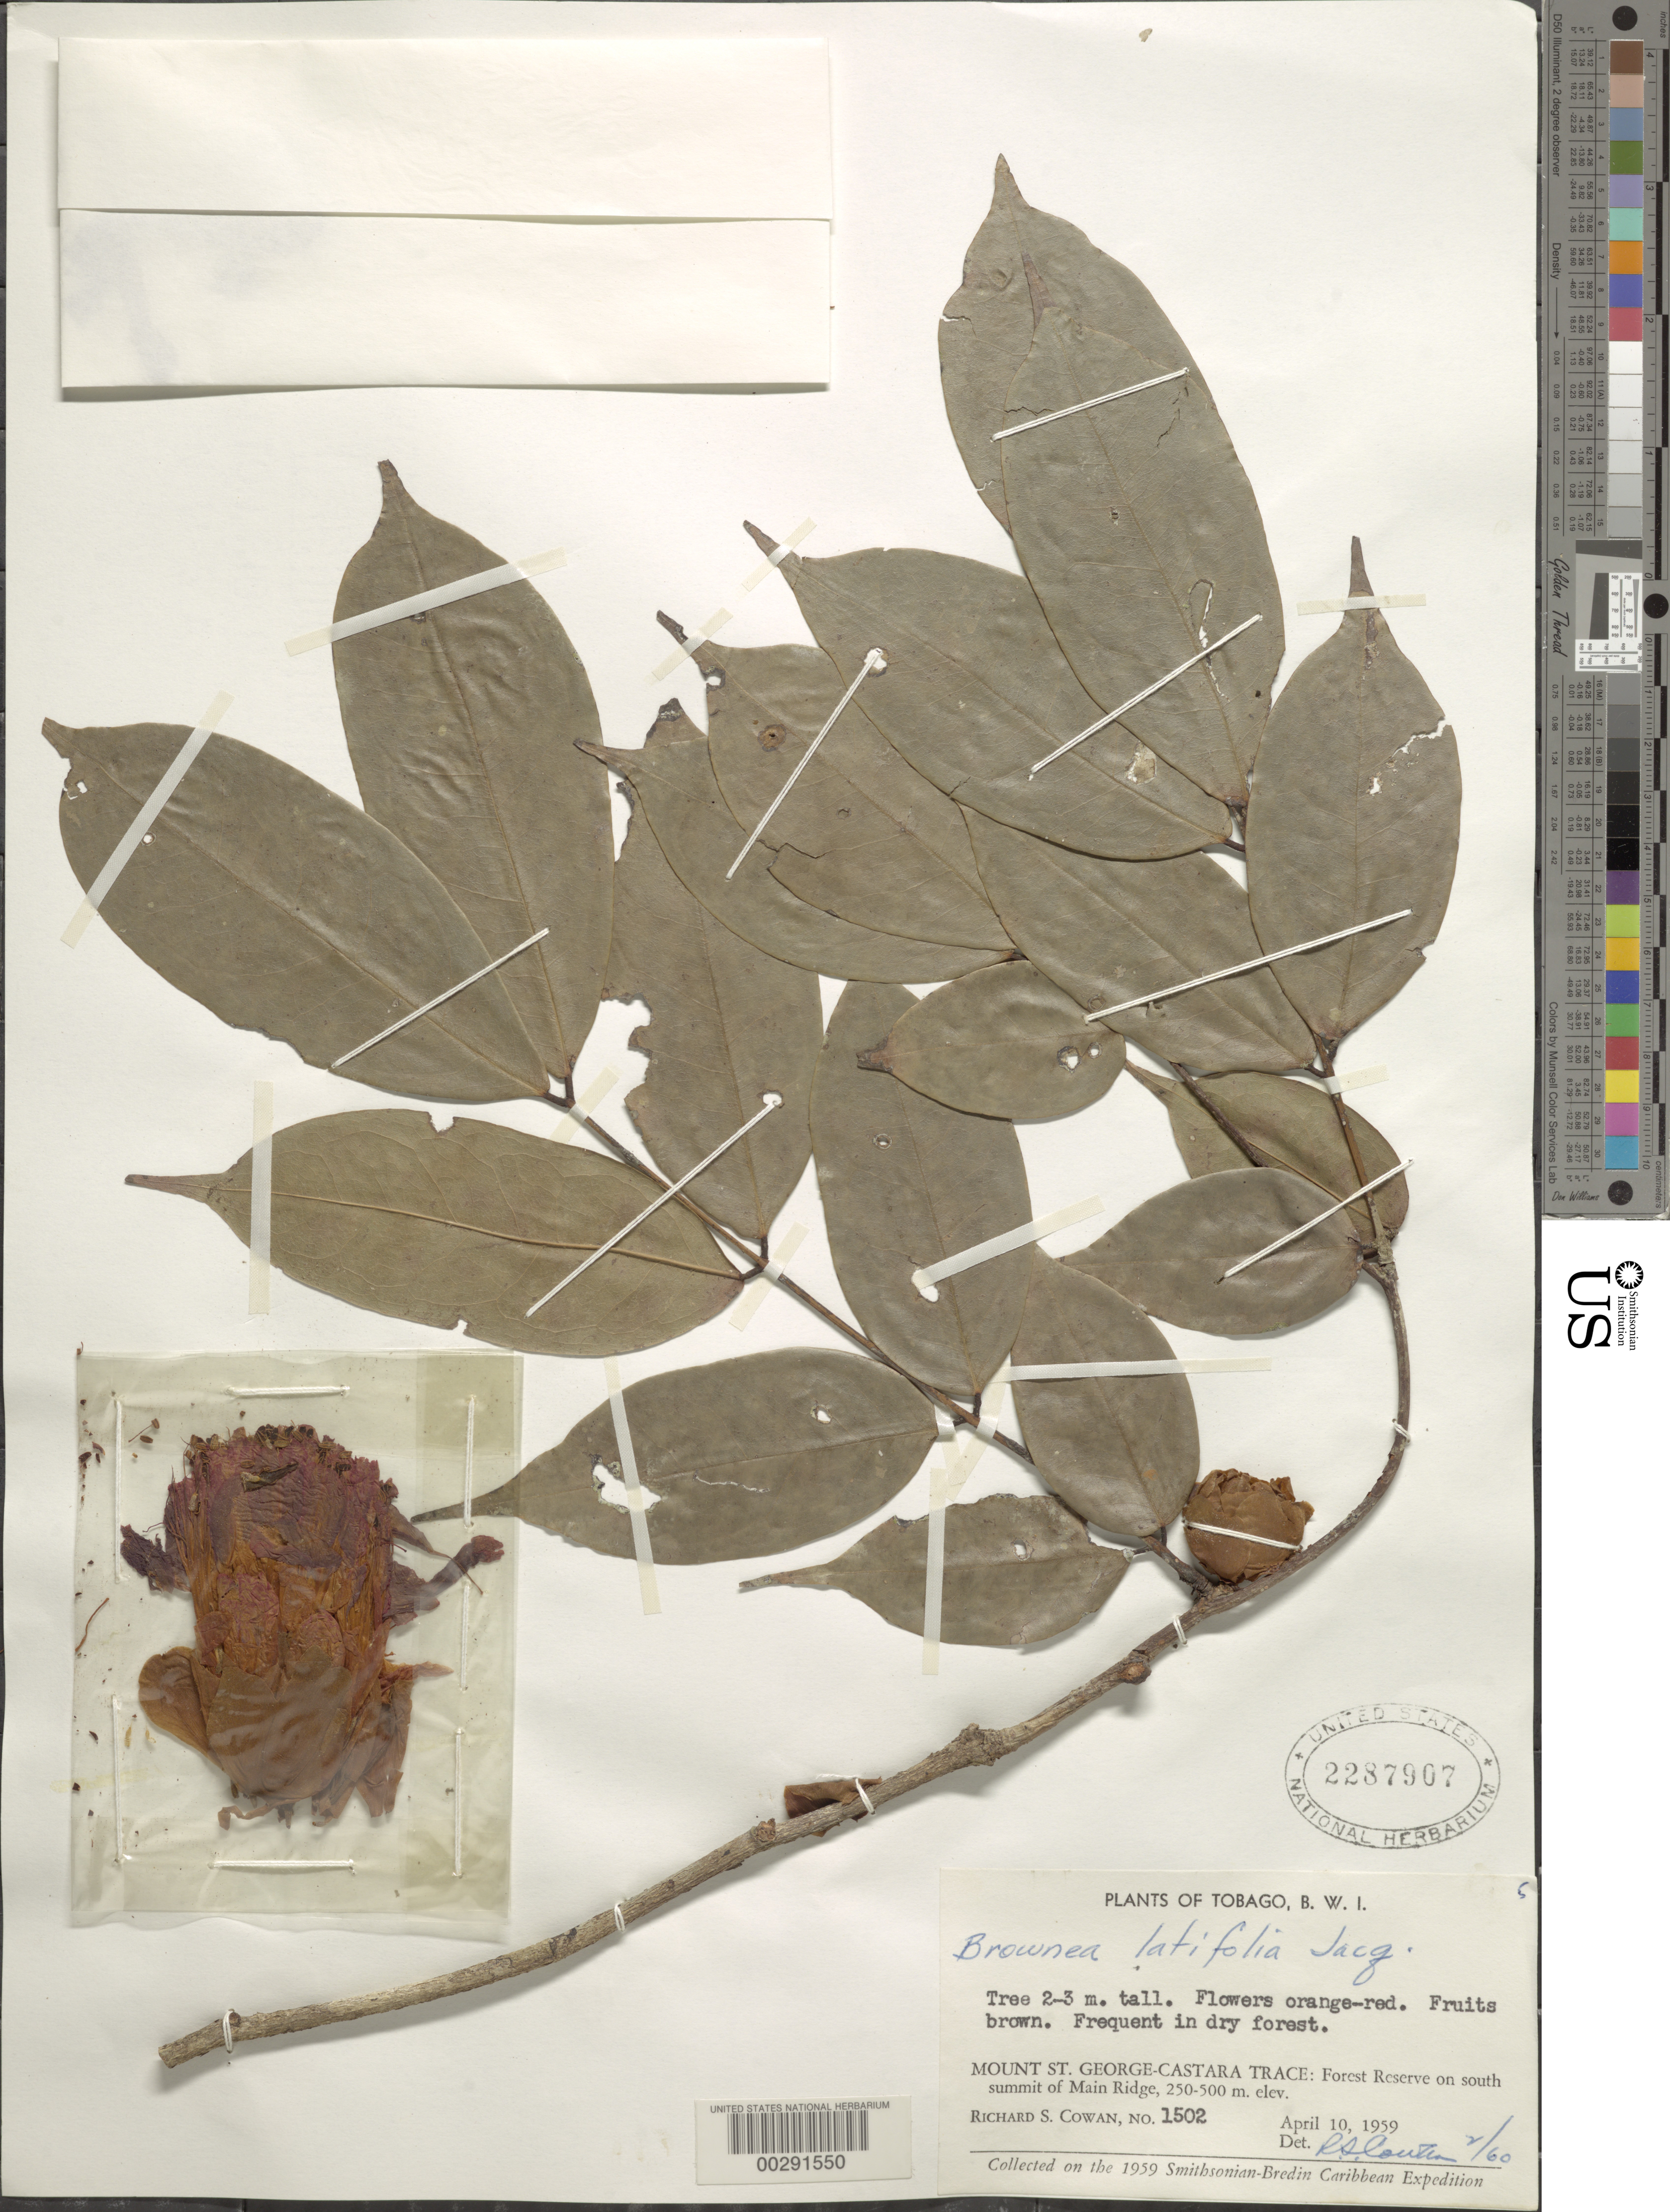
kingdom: Plantae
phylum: Tracheophyta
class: Magnoliopsida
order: Fabales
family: Fabaceae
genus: Brownea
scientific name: Brownea latifolia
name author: Jacq.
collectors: R. S. Cowan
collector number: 1502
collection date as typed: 10 Apr 1959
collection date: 1959-04-10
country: Trinidad and Tobago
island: Tobago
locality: Mount st. george-castara trace: forest reserve on s summit of main ridge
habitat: Dry forest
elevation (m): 250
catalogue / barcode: US 2287907